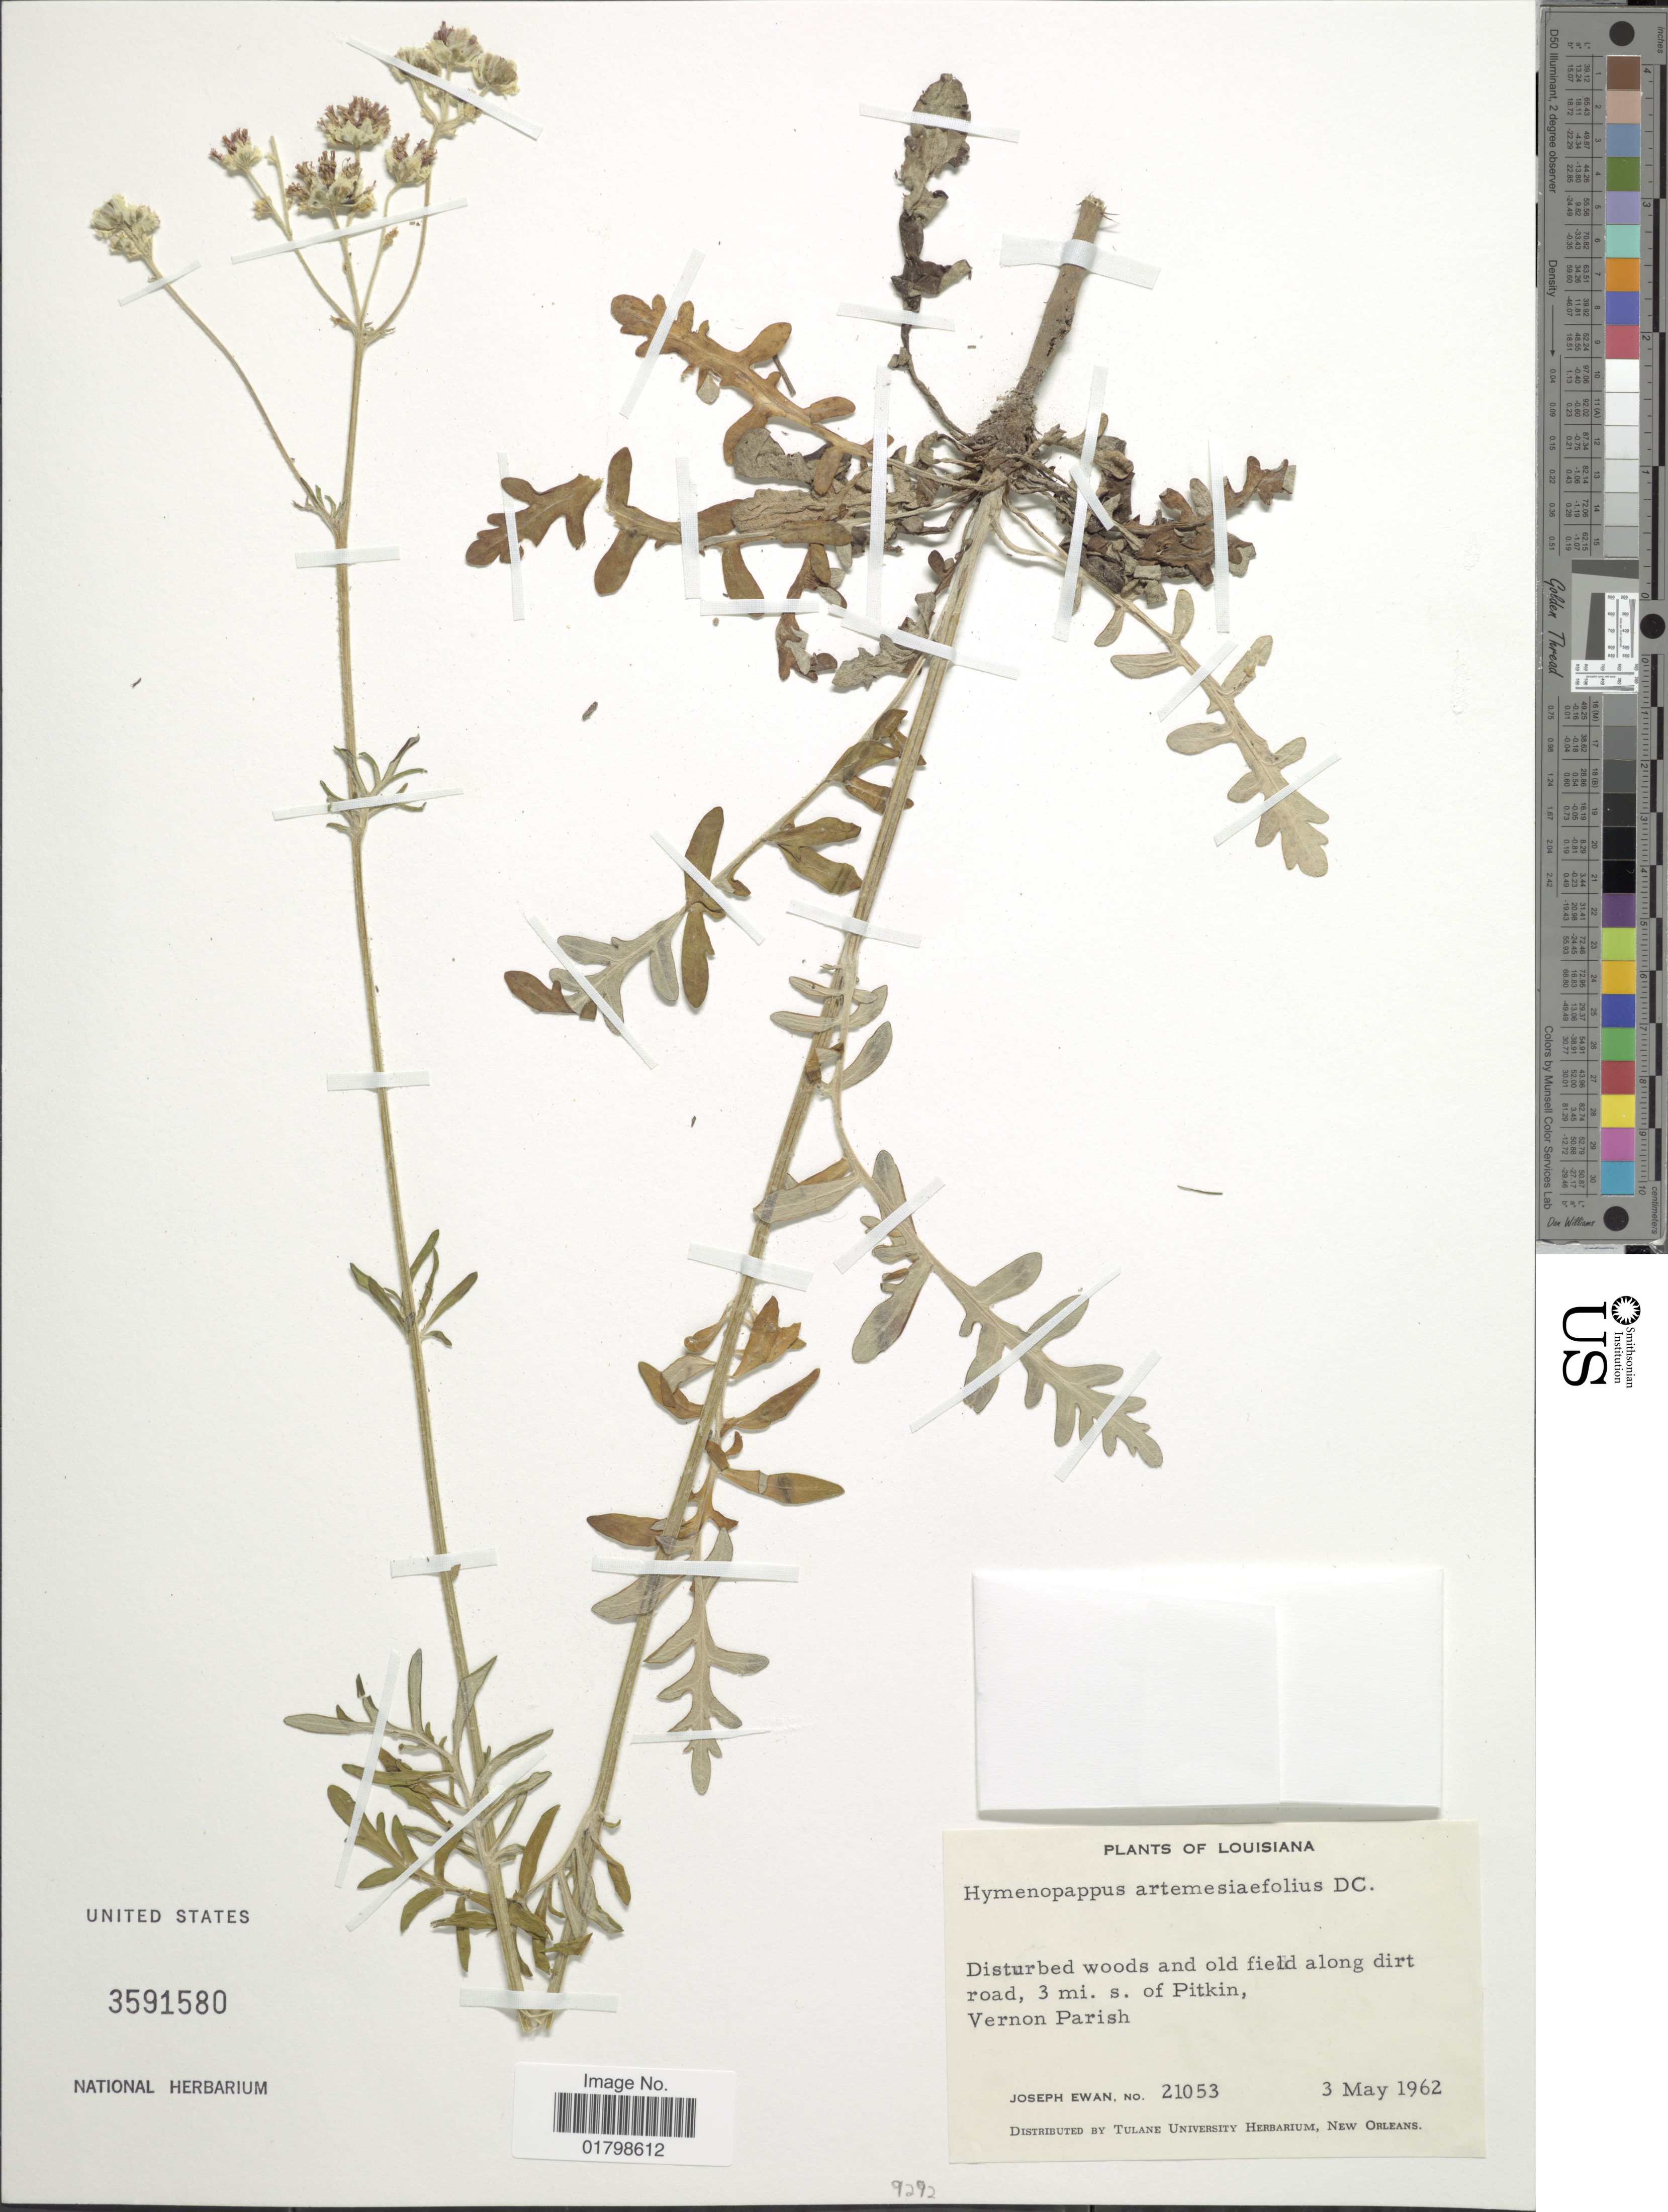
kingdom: Plantae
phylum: Tracheophyta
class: Magnoliopsida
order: Asterales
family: Asteraceae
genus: Hymenopappus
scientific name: Hymenopappus artemisiifolius var. artemisiifolius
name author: DC.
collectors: J. A. Ewan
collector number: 21053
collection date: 1962-05-03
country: United States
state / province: Louisiana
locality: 3 mi. s. of Pitkin, Vernon Parish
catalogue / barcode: US 3591580